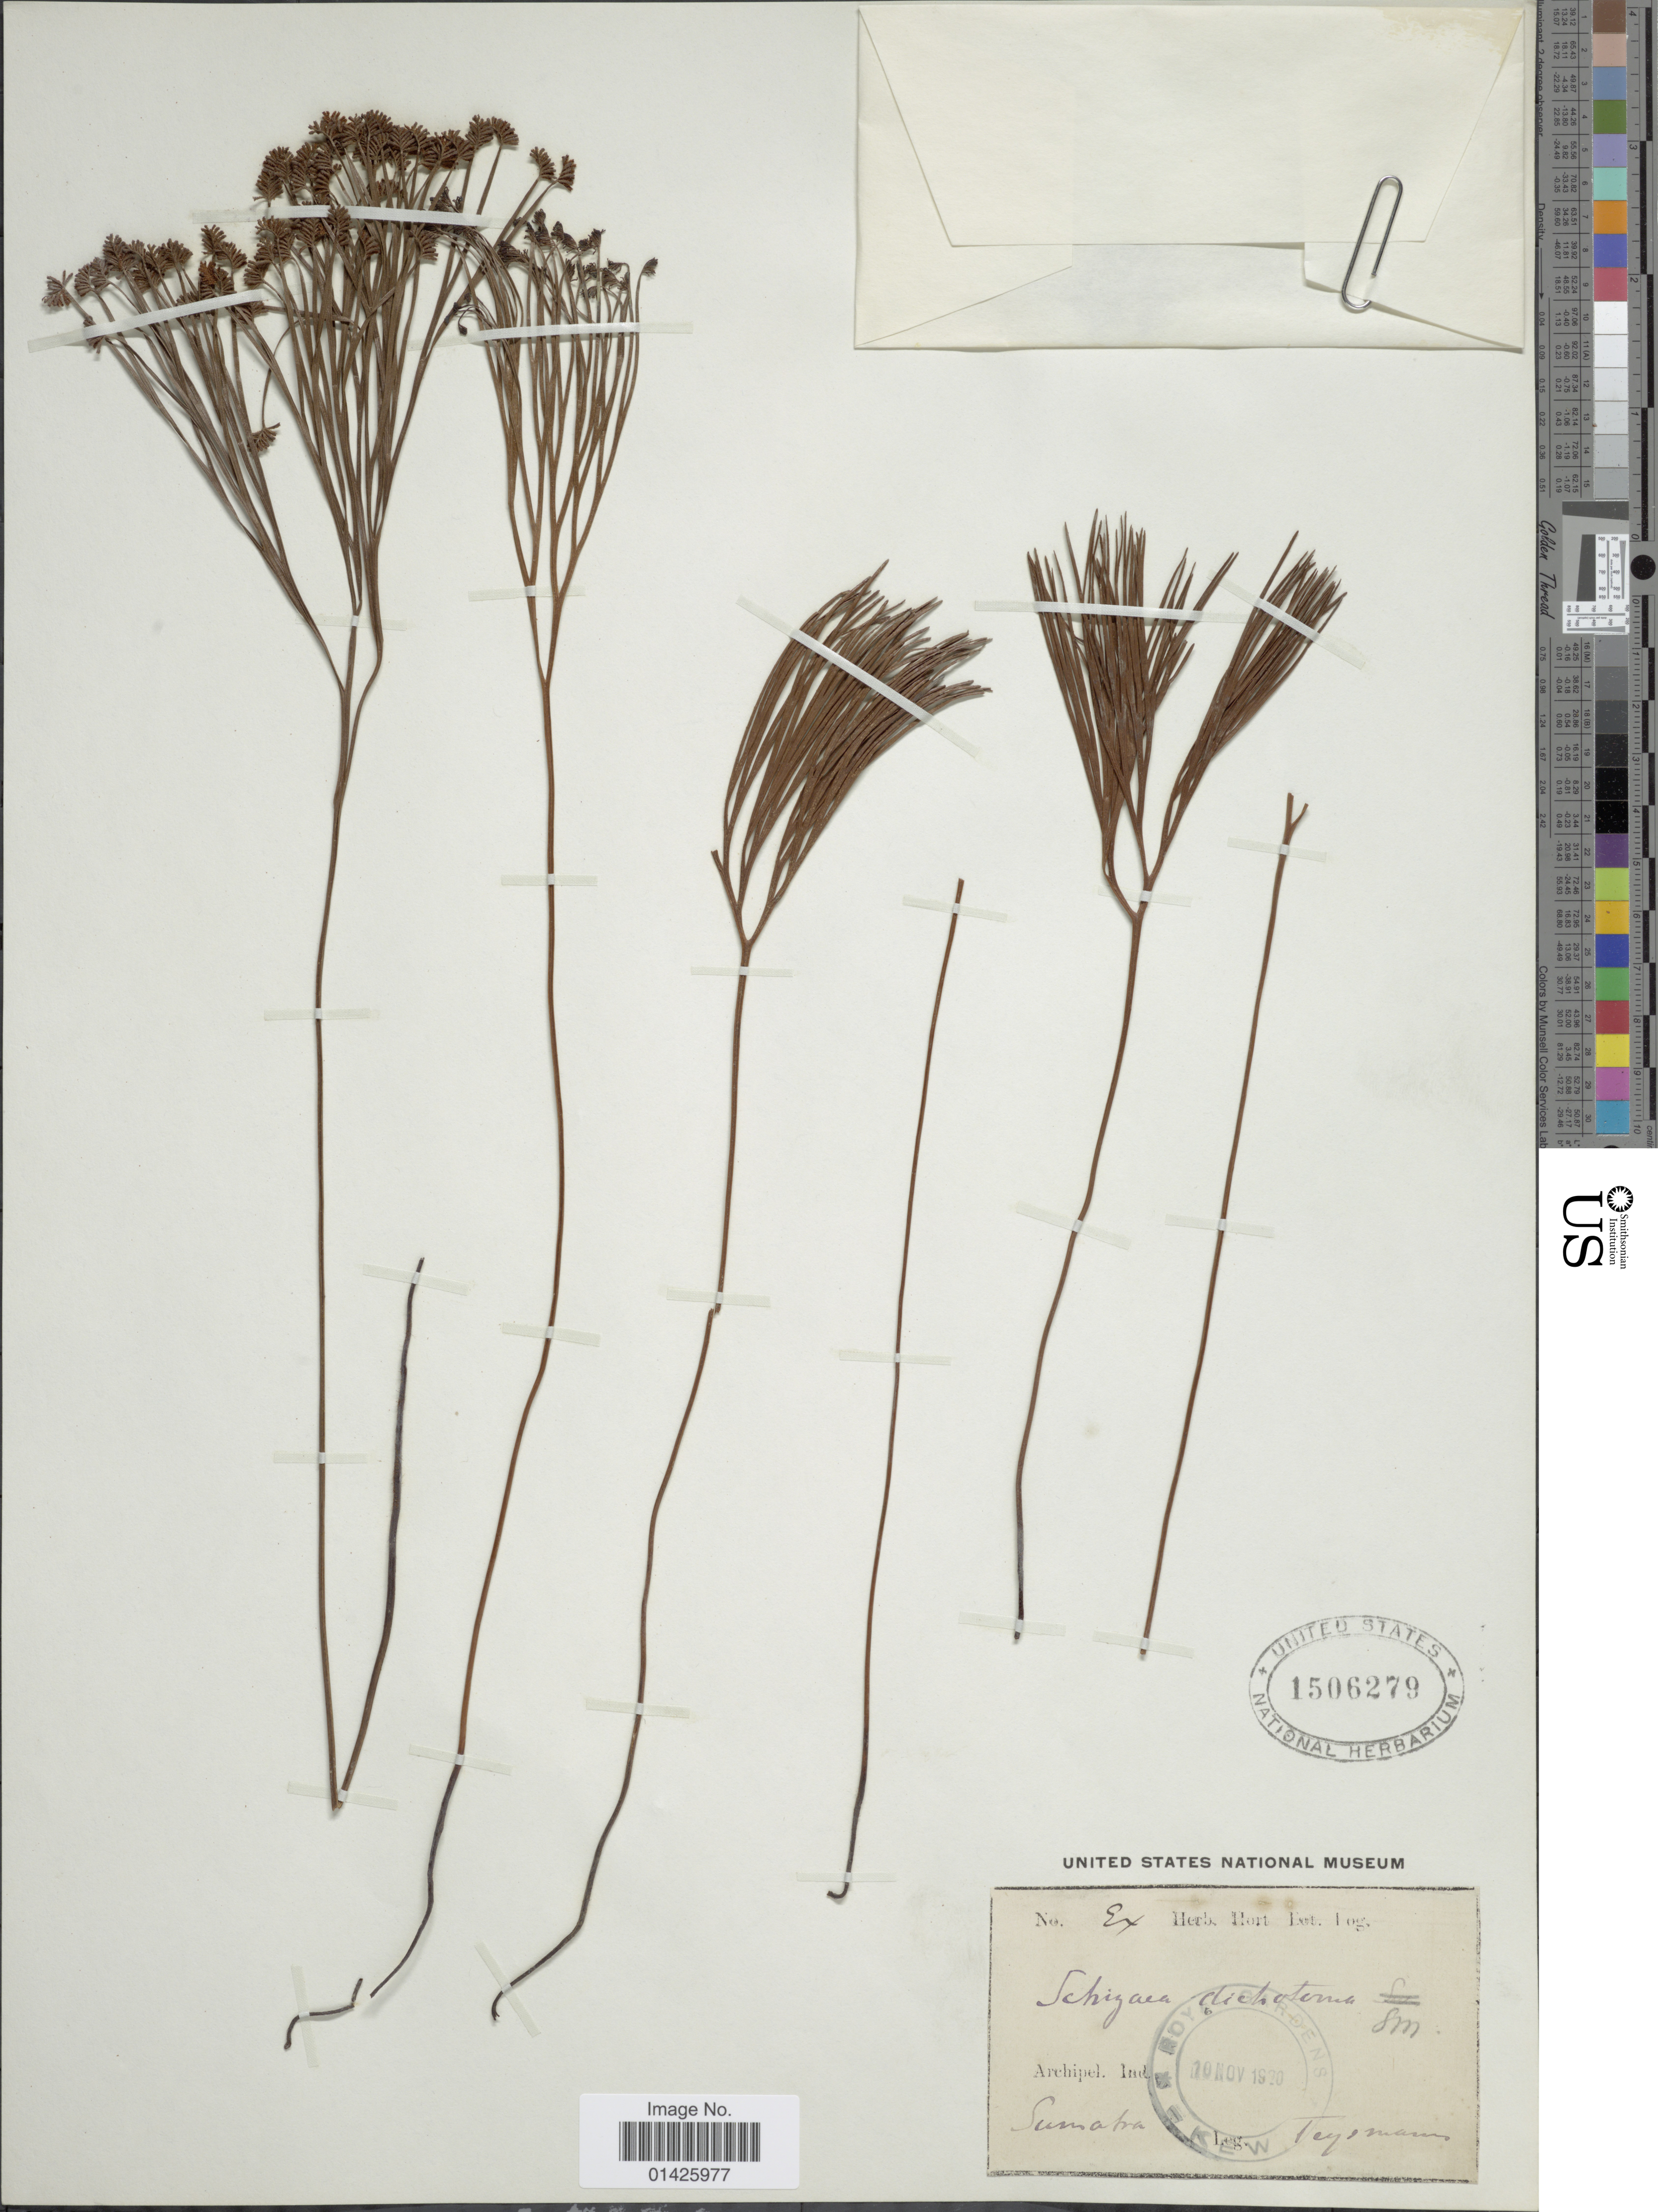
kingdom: Plantae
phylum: Tracheophyta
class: Polypodiopsida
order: Schizaeales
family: Schizaeaceae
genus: Schizaea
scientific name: Schizaea dichotoma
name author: (L.) J. Sm.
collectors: Teysmann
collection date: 1920-11-20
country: Indonesia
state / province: Sumatra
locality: Archpel. Ind.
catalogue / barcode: US 1506279